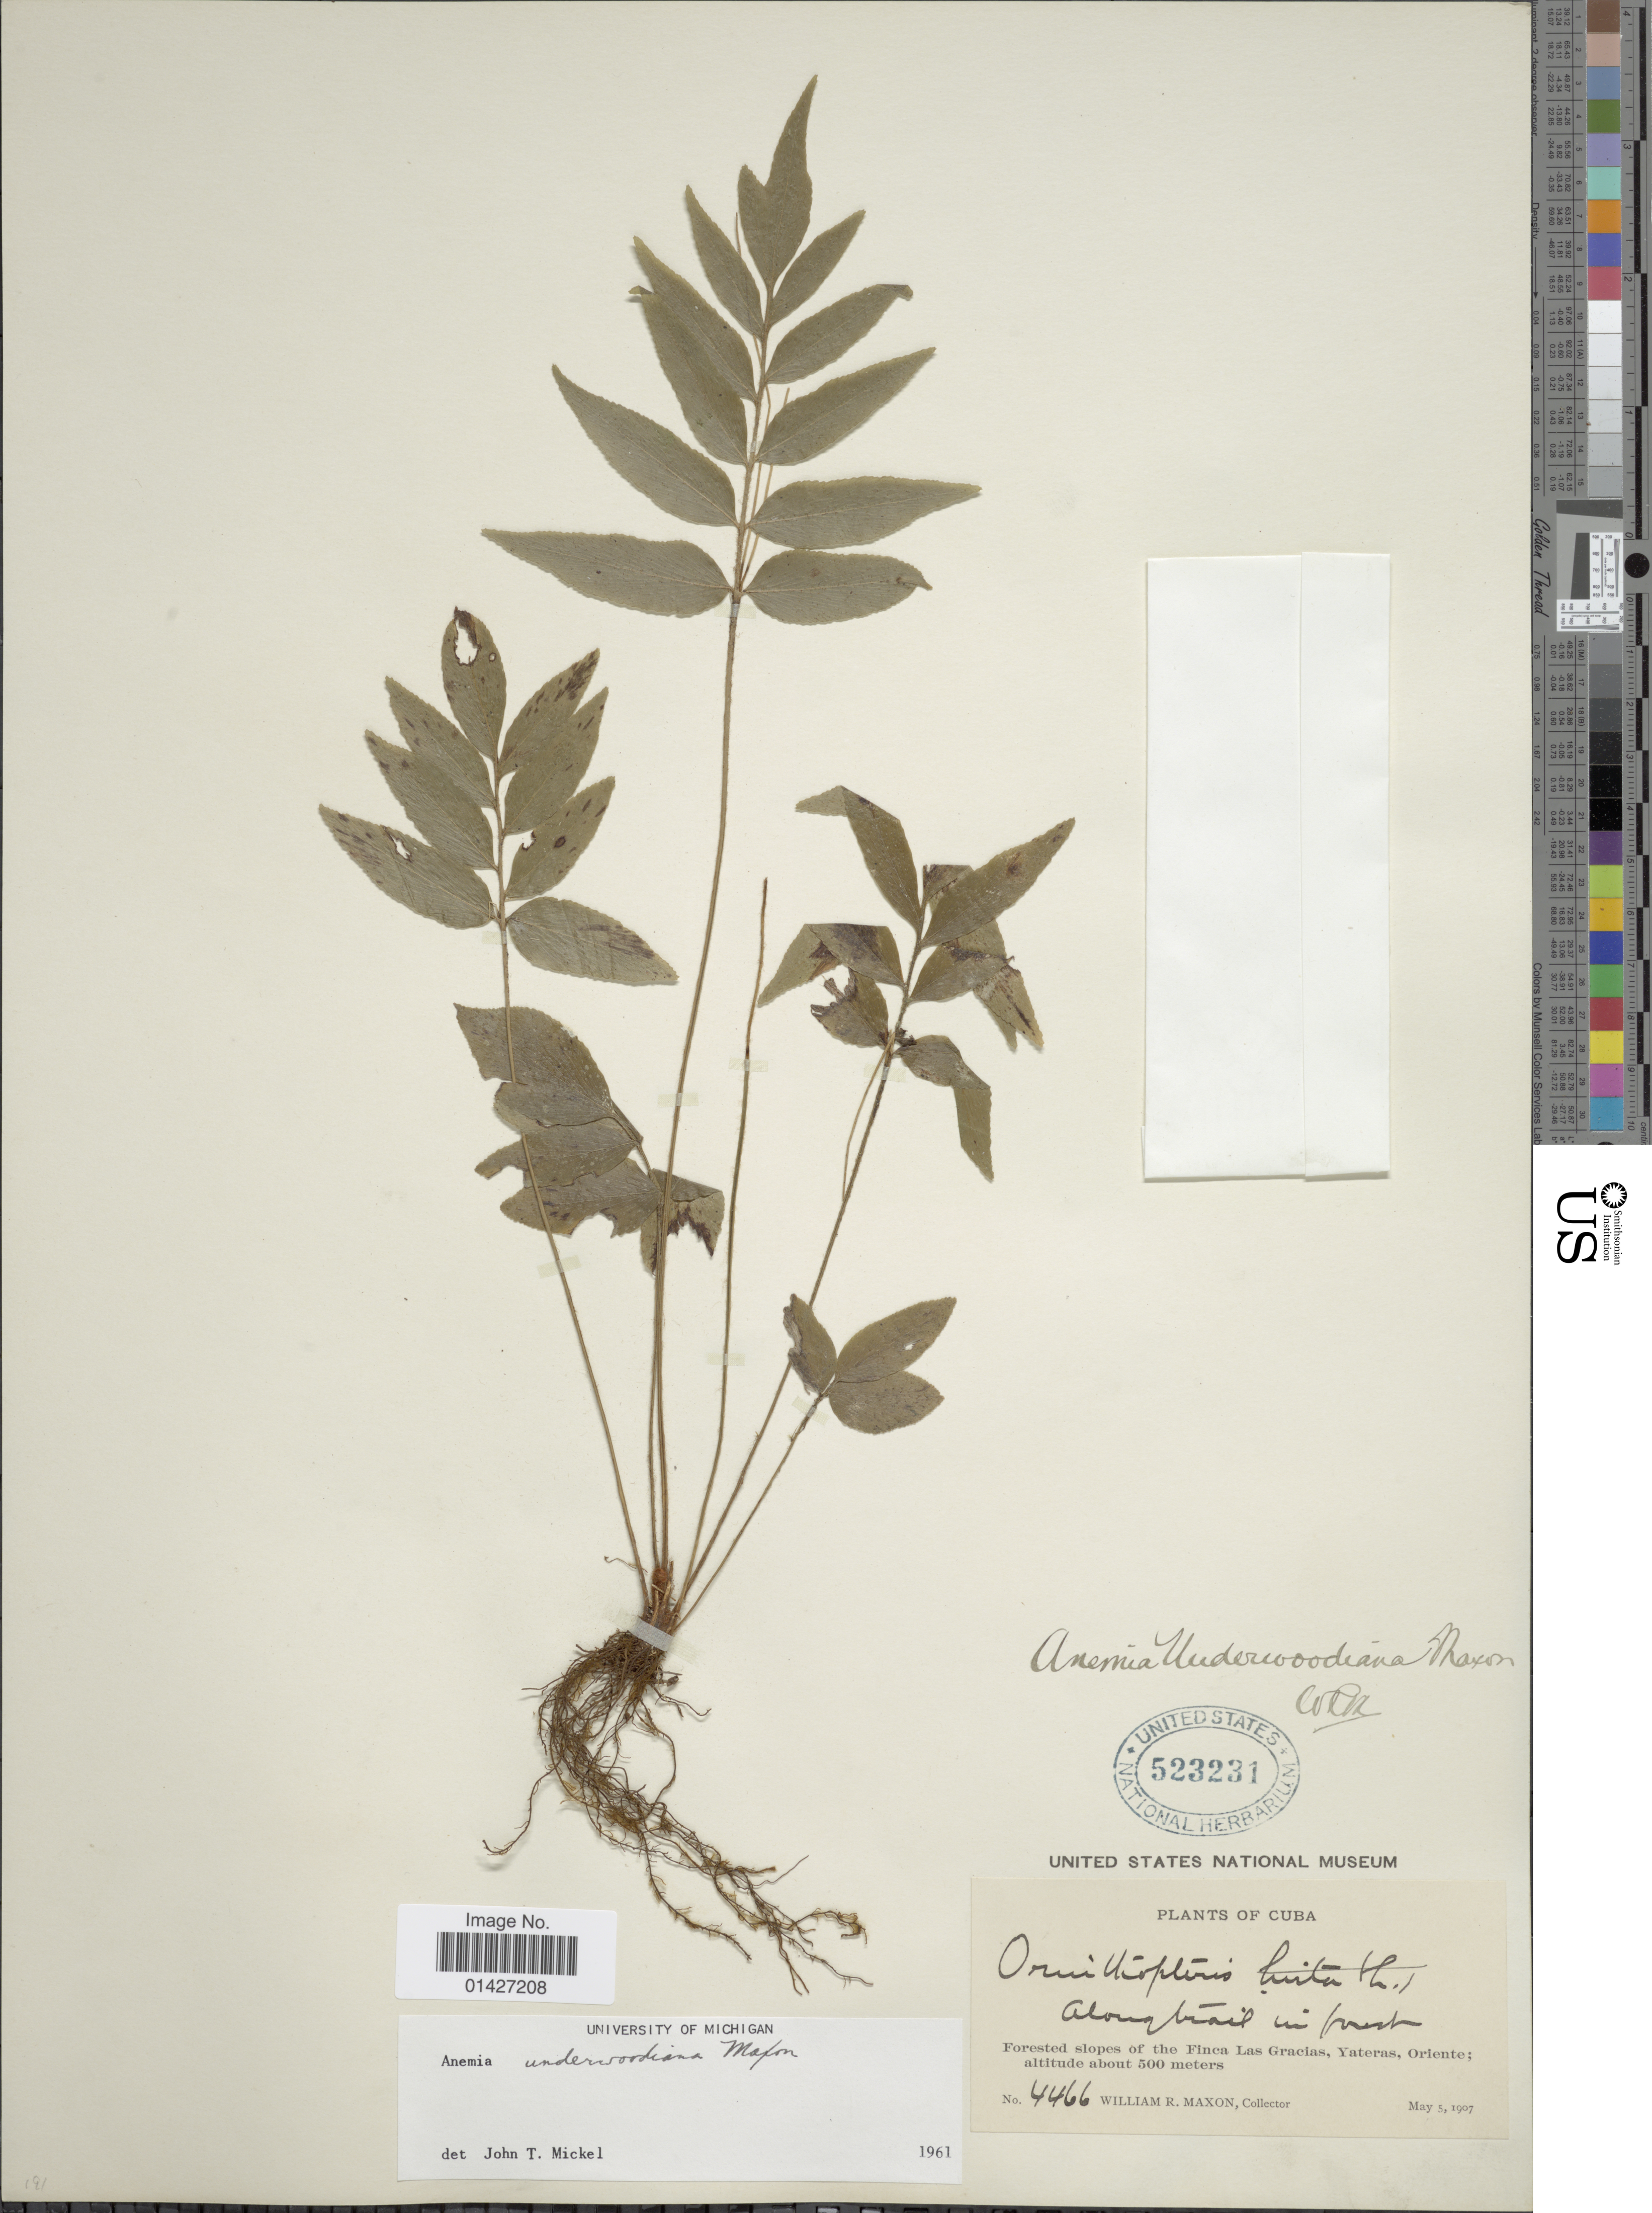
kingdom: Plantae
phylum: Tracheophyta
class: Polypodiopsida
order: Schizaeales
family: Anemiaceae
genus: Anemia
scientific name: Anemia underwoodiana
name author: Maxon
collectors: W. R. Maxon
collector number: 4466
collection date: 1907-05-05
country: Cuba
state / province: Oriente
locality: Forested slopes of the Finca Las Gracias, Yateras, Oriente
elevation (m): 500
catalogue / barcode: US 523231